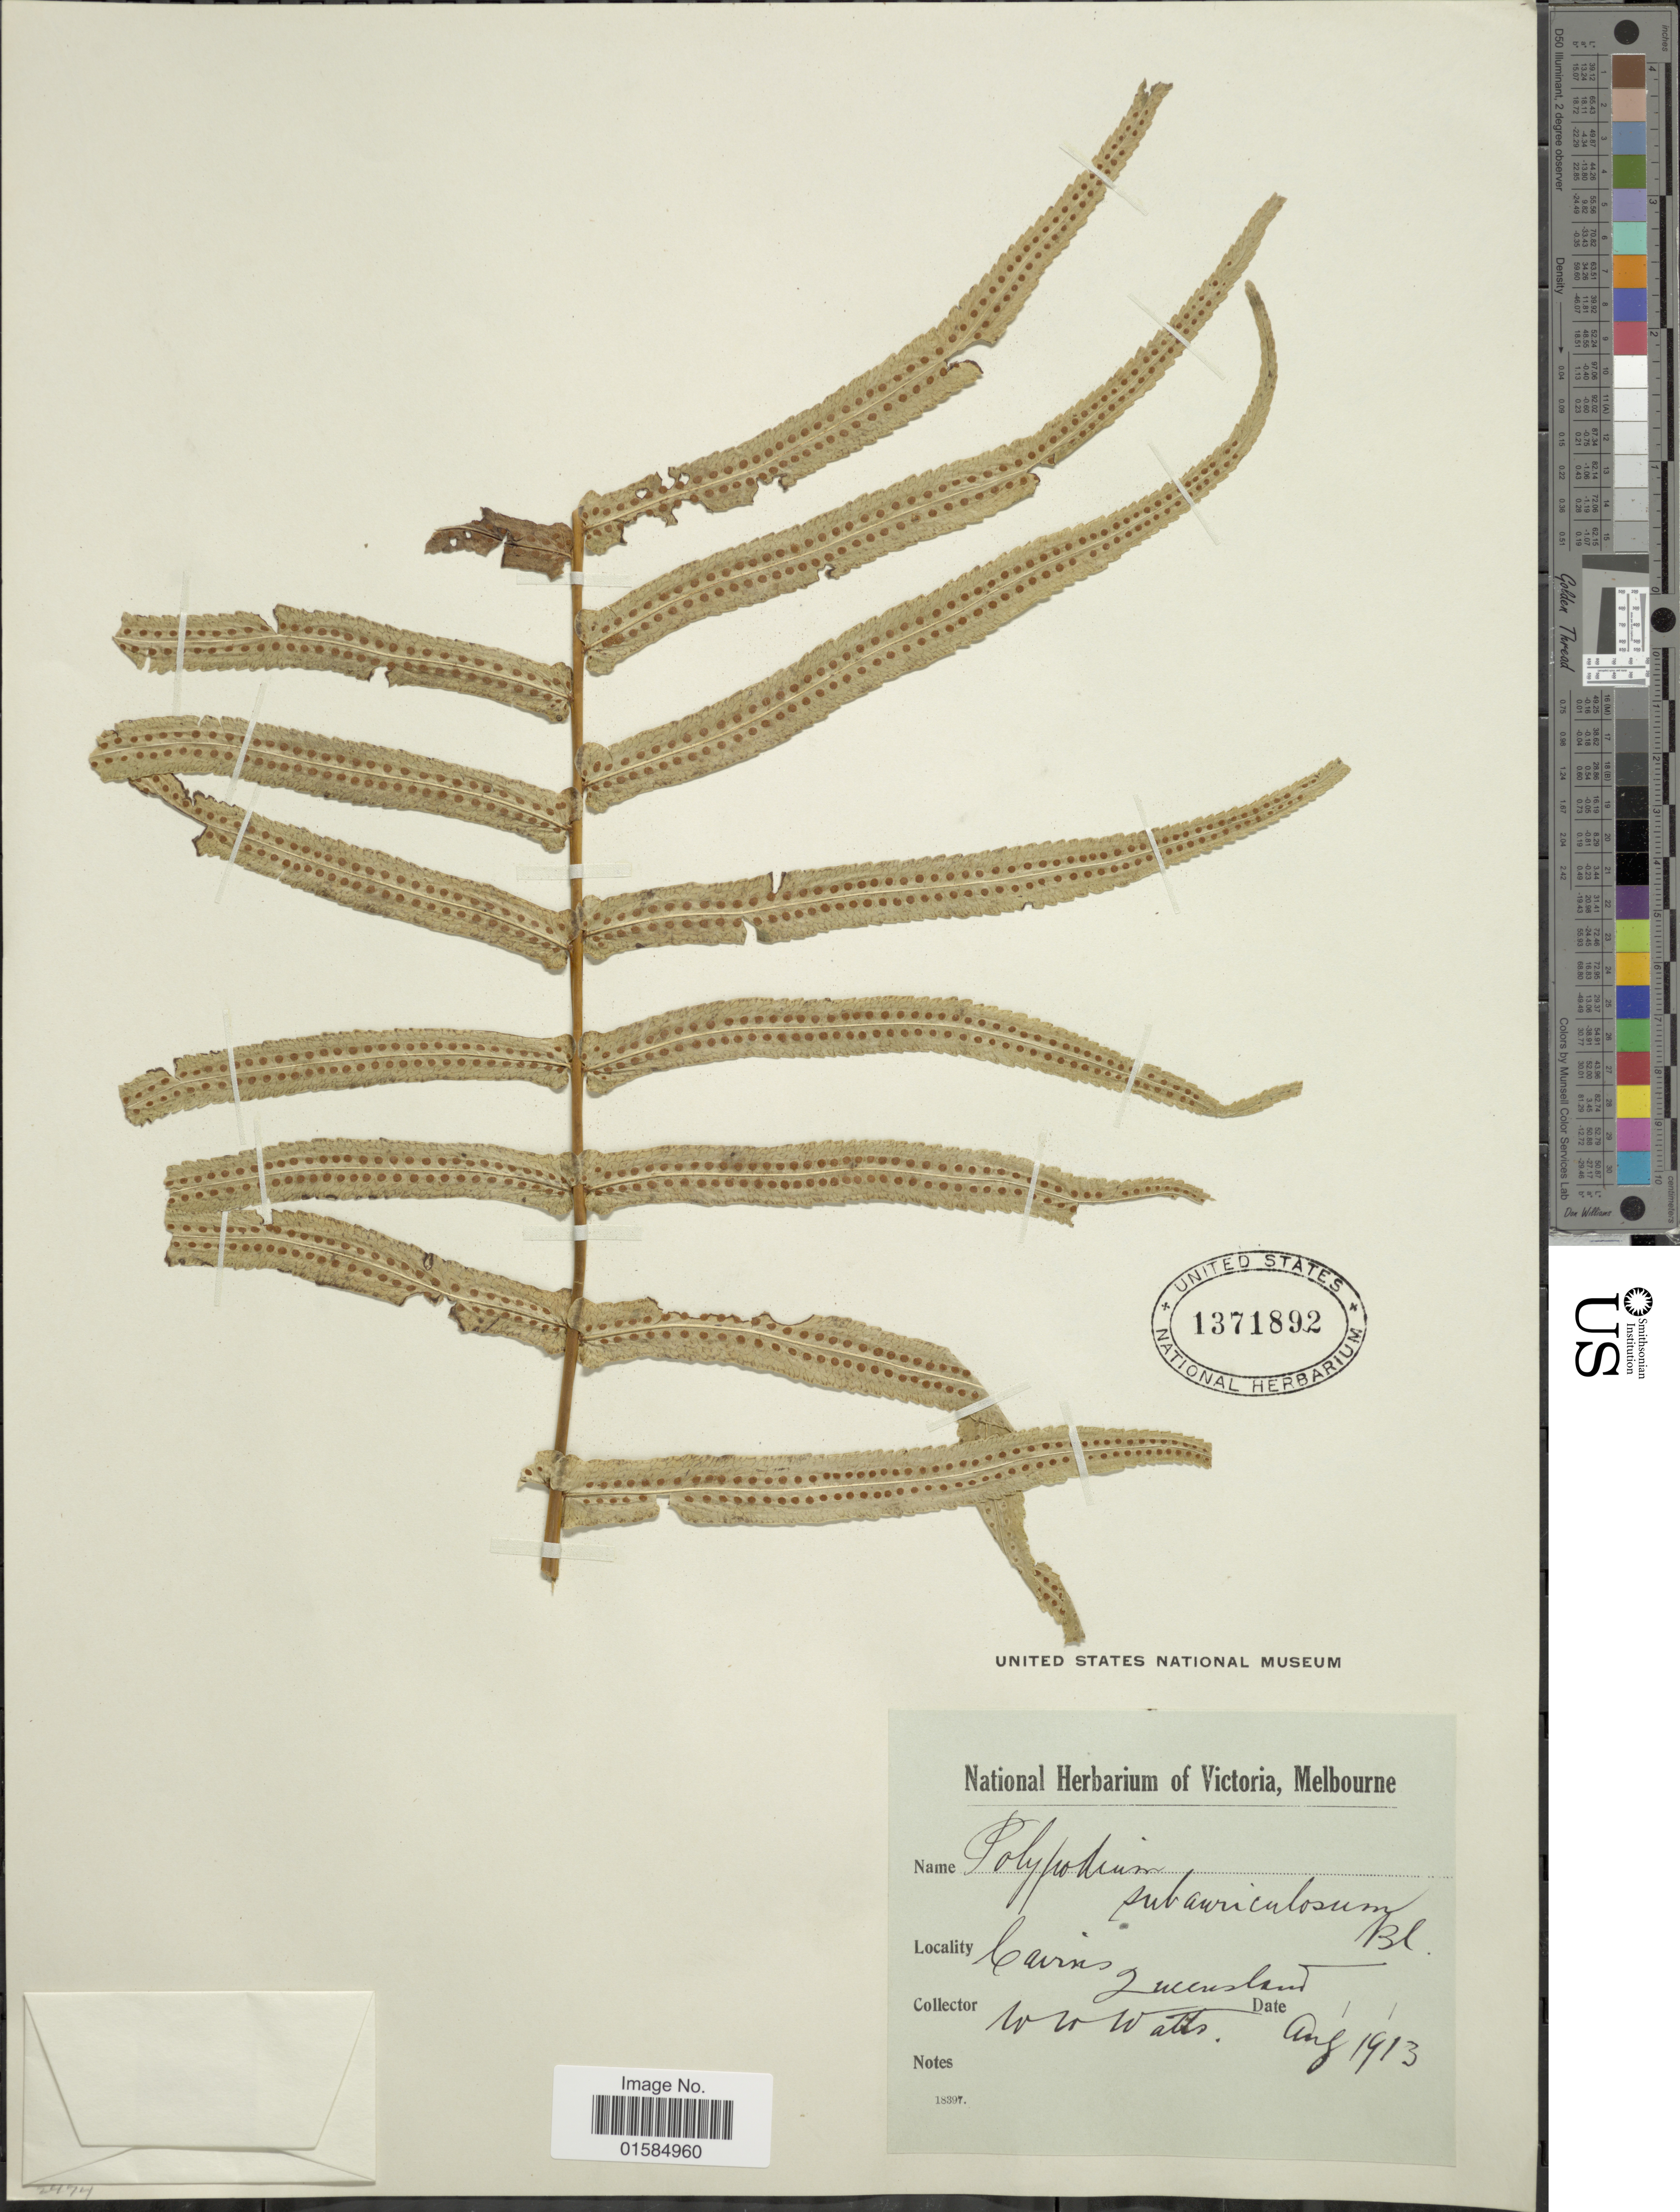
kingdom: Plantae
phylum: Tracheophyta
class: Polypodiopsida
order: Polypodiales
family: Polypodiaceae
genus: Goniophlebium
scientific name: Goniophlebium subauriculatum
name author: (Blume) C. Presl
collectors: W. W. Watts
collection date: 1913-08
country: Australia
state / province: Queensland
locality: Cairns, Queensland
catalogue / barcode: US 1371892